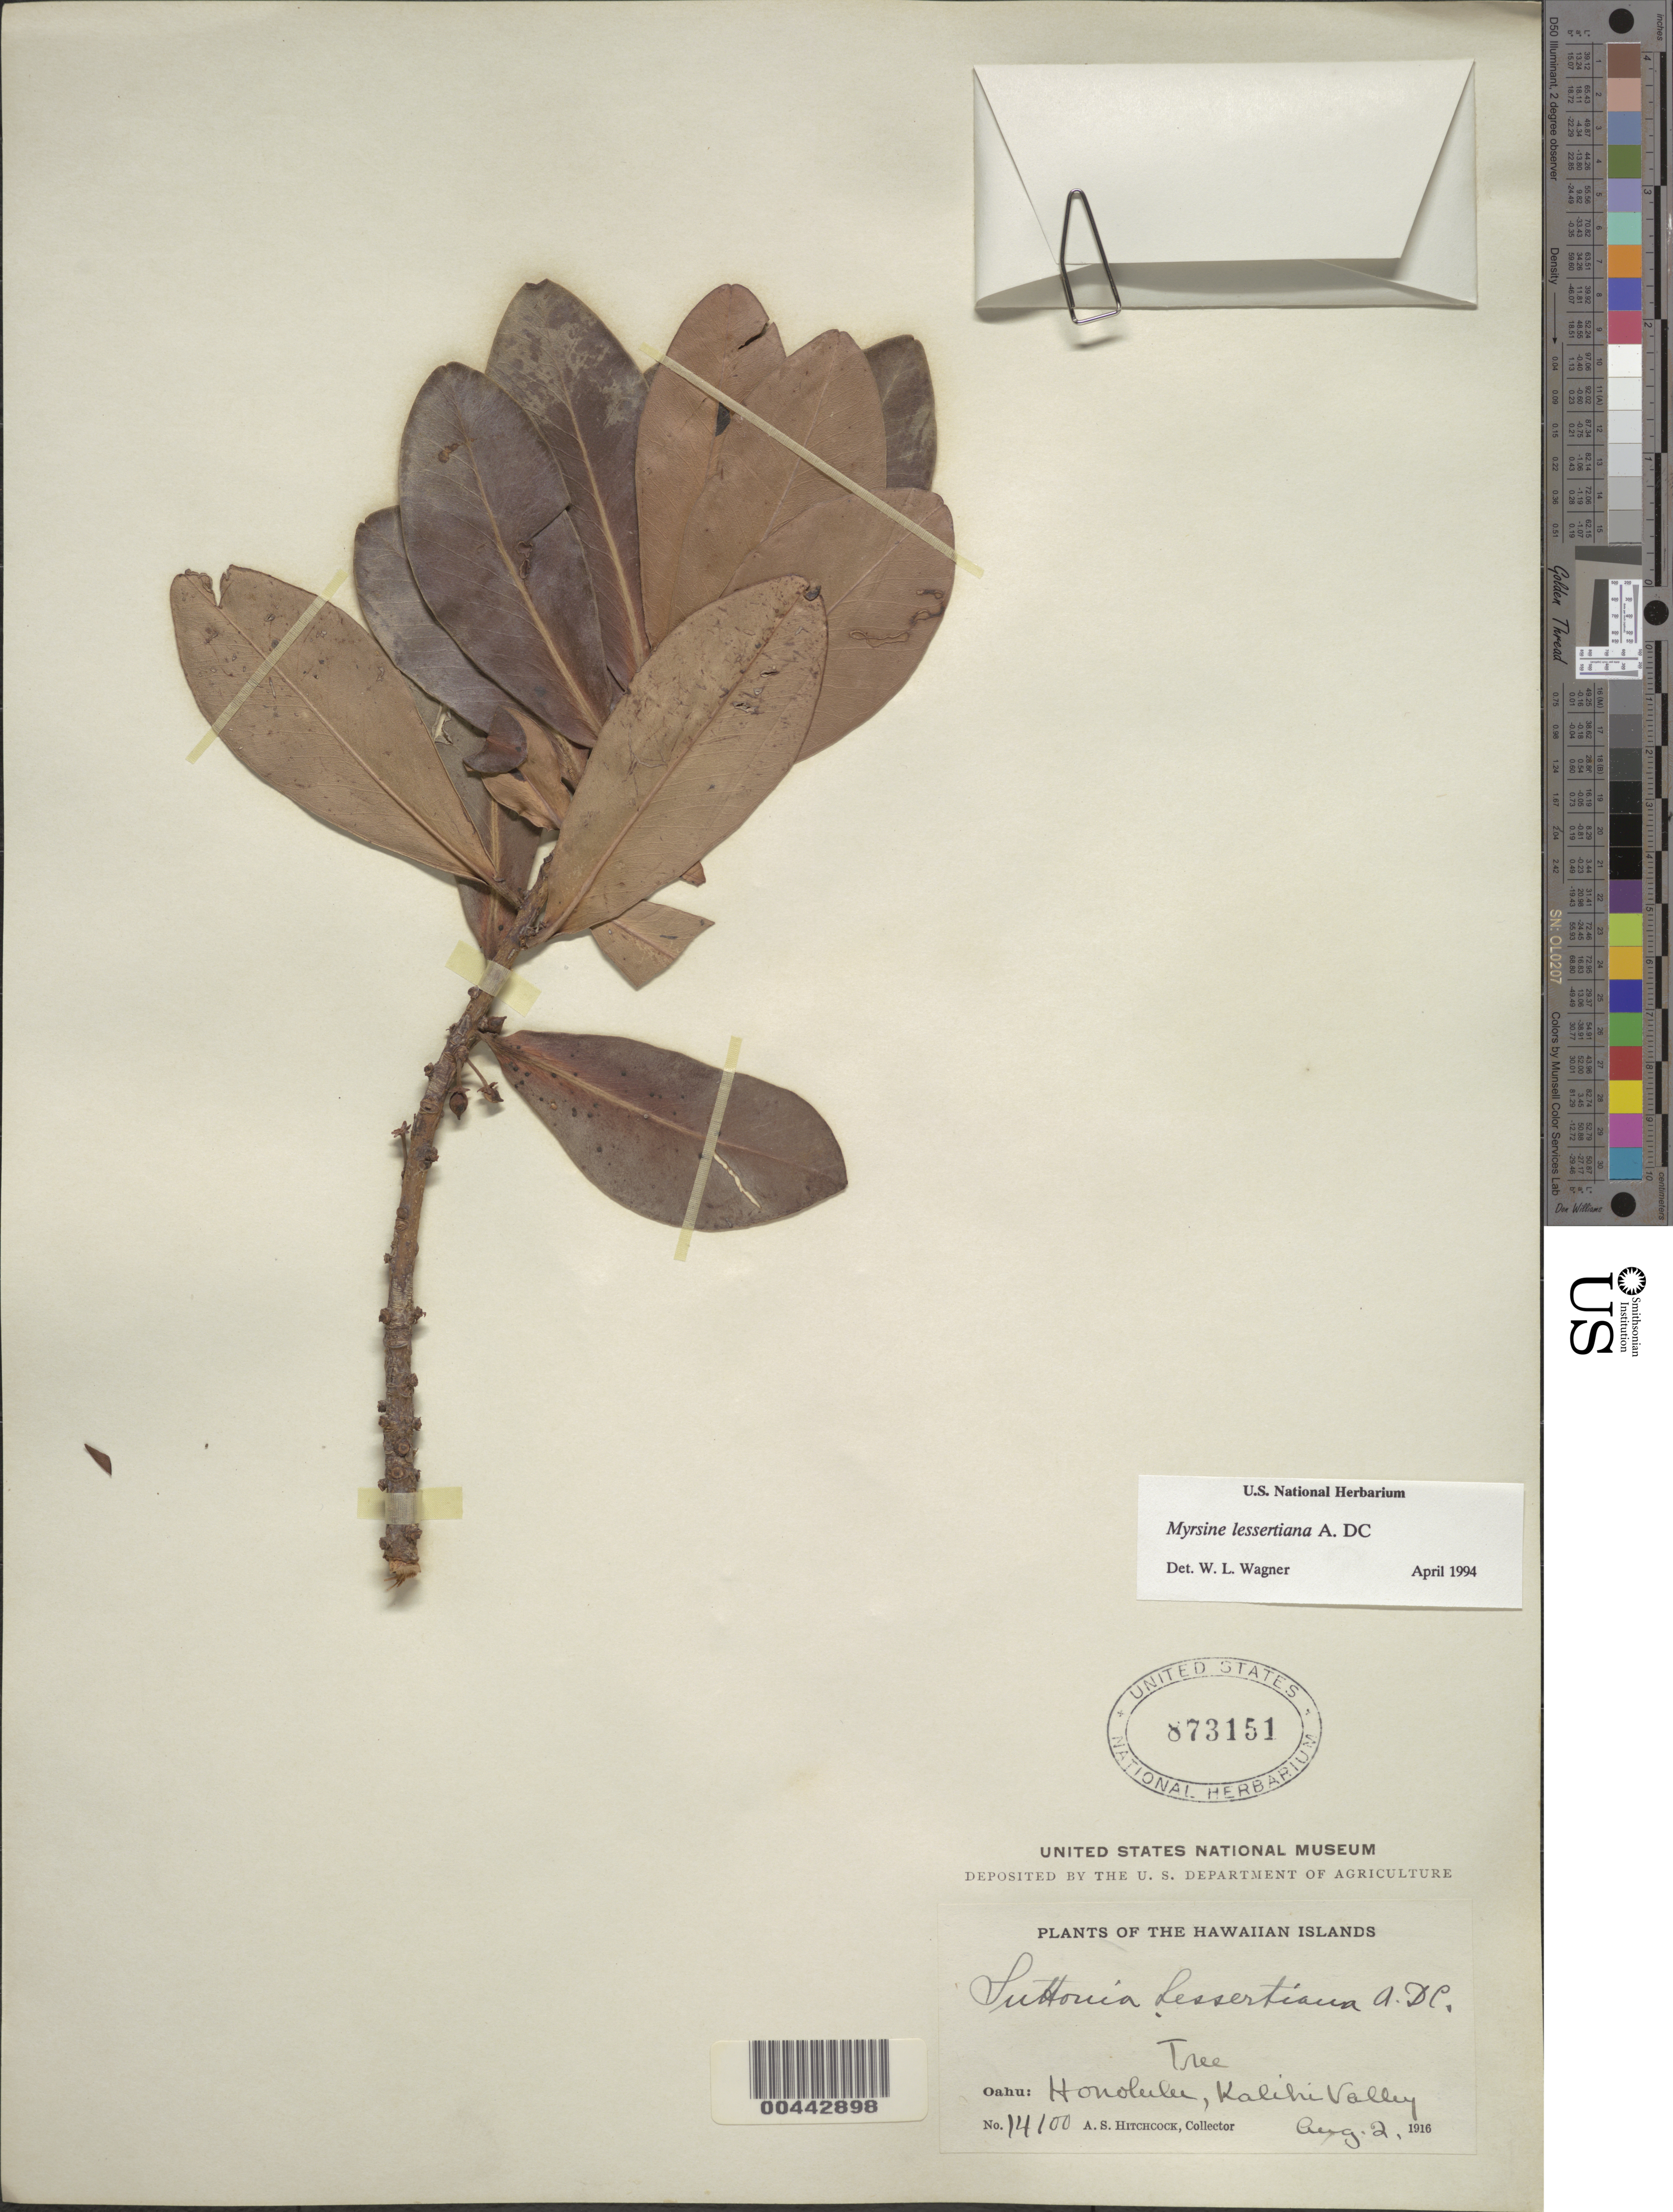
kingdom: Plantae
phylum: Tracheophyta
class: Magnoliopsida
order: Ericales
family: Primulaceae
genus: Myrsine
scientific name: Myrsine lessertiana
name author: A. DC.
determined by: Wagner, W. L., (BOT), Smithsonian Institution - National Museum of Natural History (UNITED STATES)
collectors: A. S. Hitchcock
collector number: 14100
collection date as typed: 2 Aug 1916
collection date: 1916-08-02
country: United States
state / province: Hawaii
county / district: Honolulu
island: Oahu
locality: Honolulu, Kalihi Valley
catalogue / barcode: US 873151